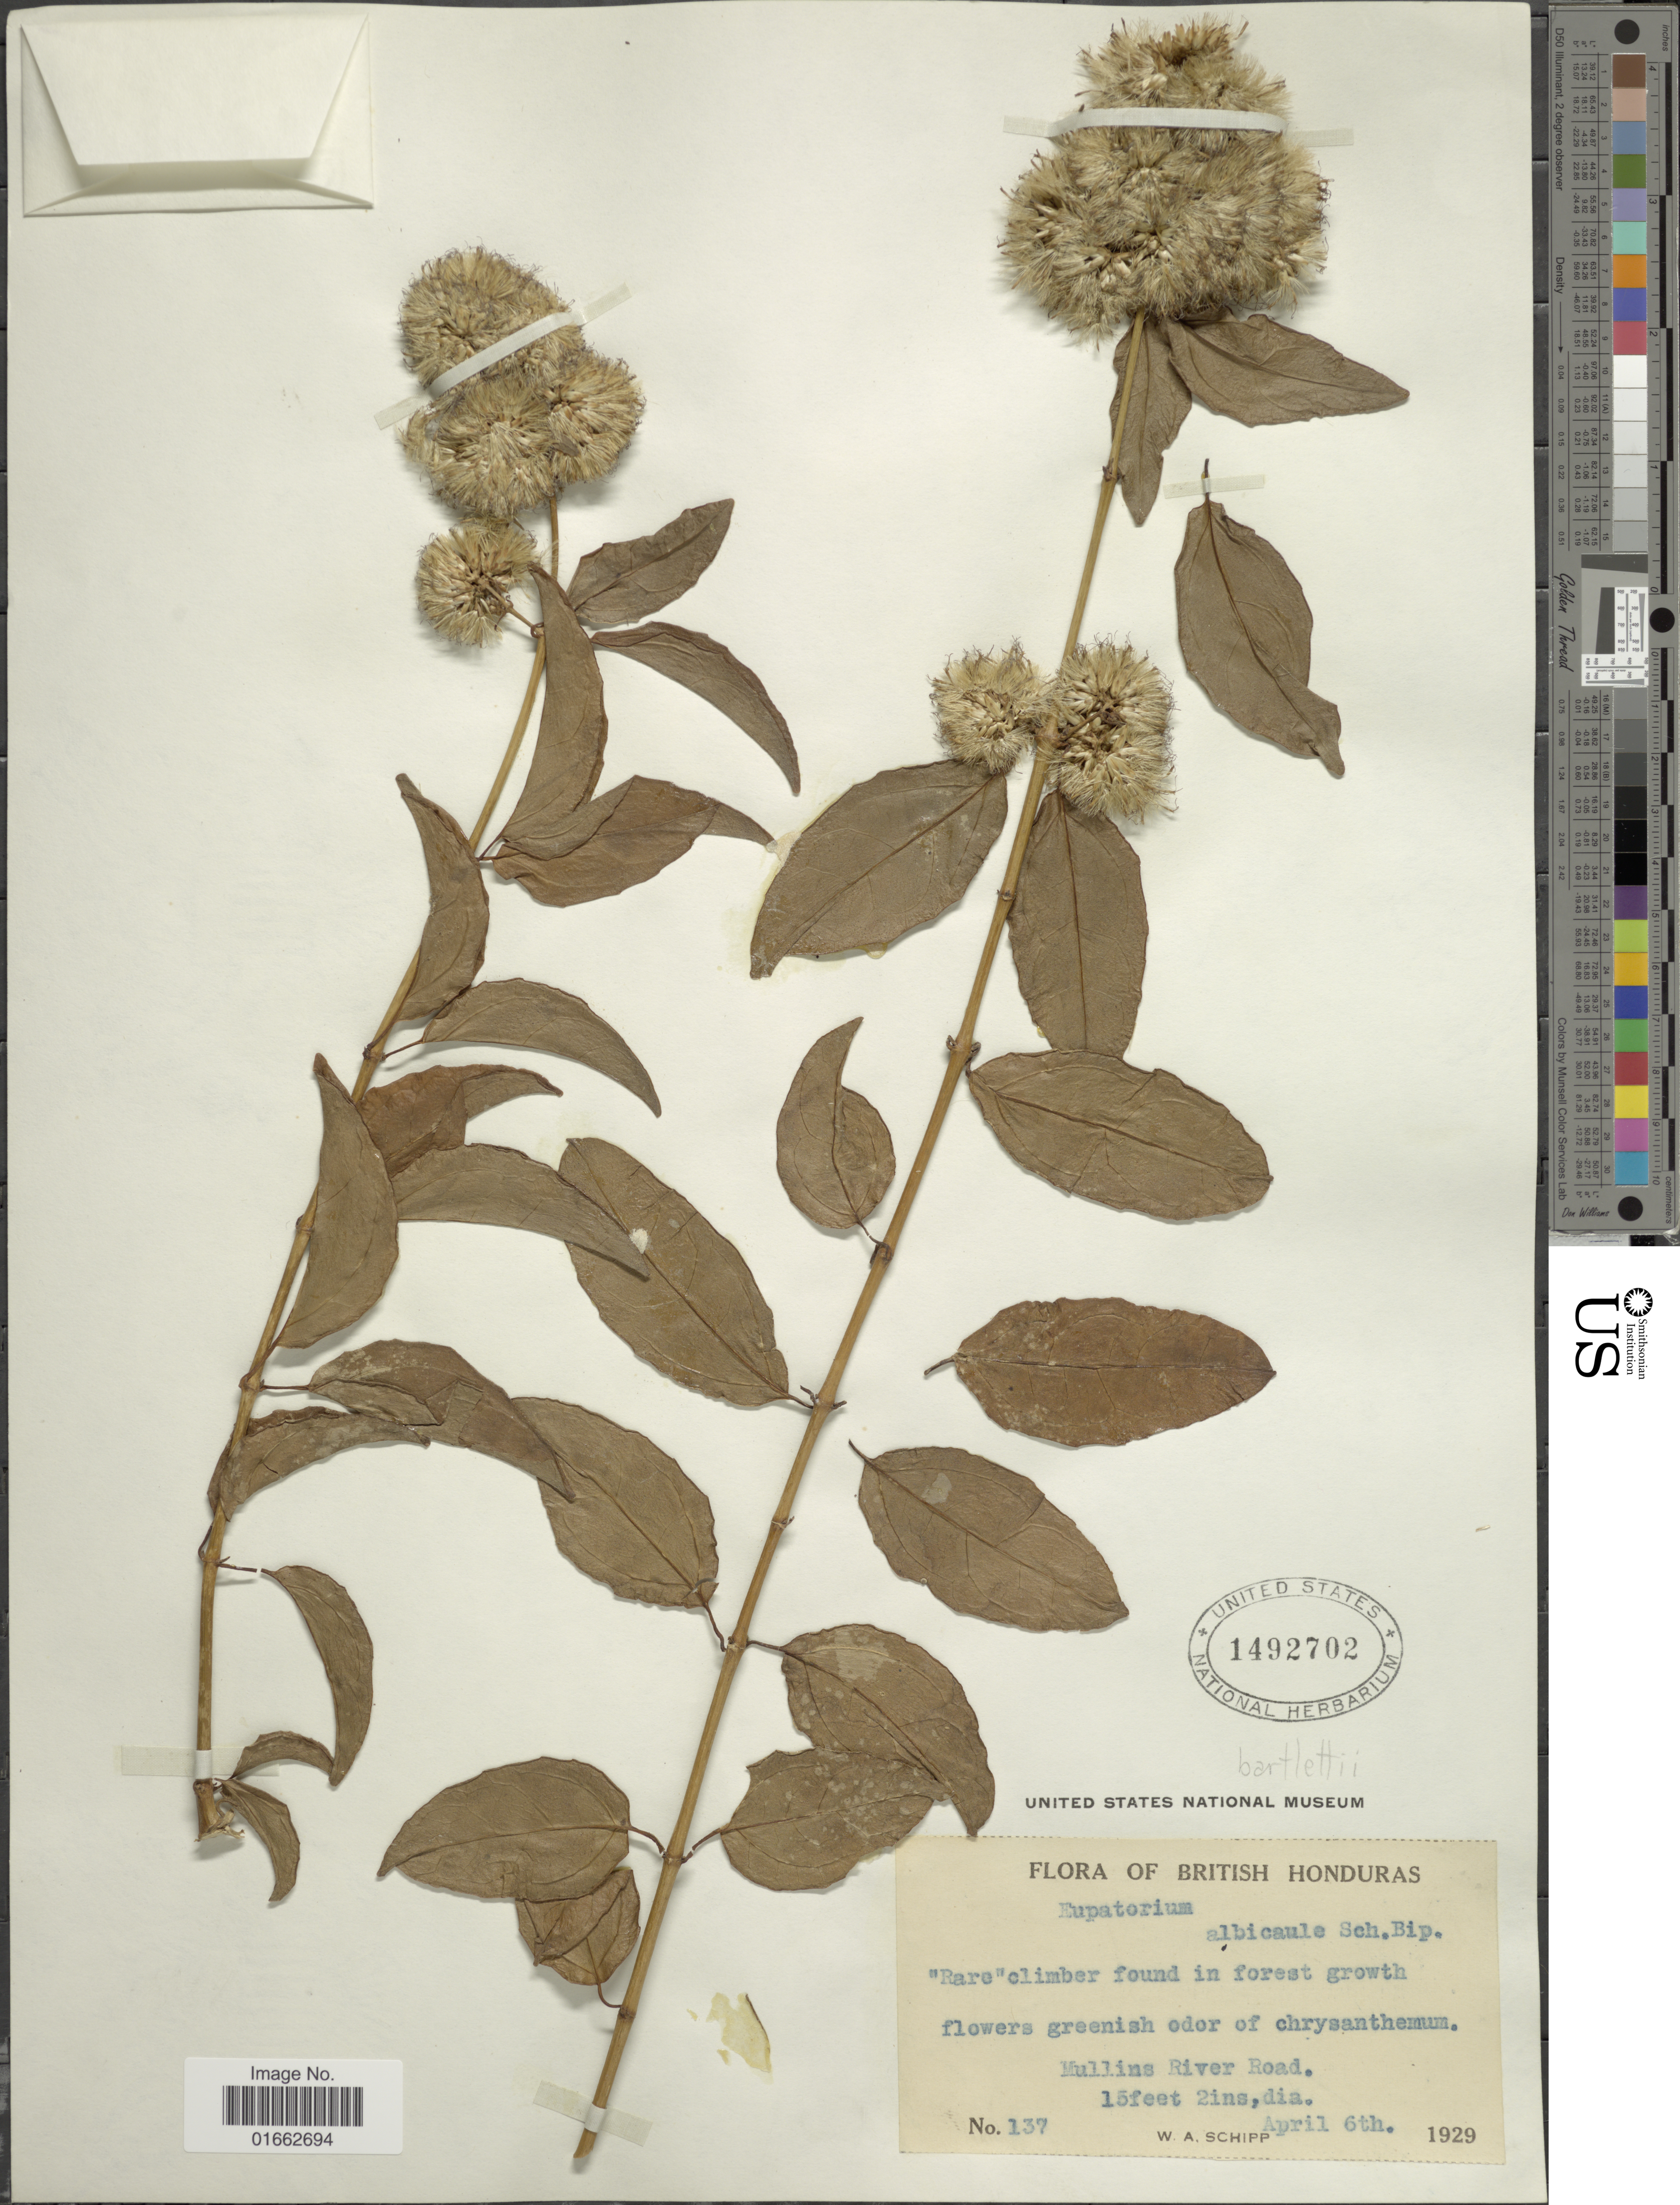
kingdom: Plantae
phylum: Tracheophyta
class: Magnoliopsida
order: Asterales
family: Asteraceae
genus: Critonia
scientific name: Critonia bartlettii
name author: (B.L. Rob.) R.M. King & H. Rob.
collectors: W. Schipp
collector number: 137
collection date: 1929-04-06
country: Belize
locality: British Honduras, Mullins River Road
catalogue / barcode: US 1492702